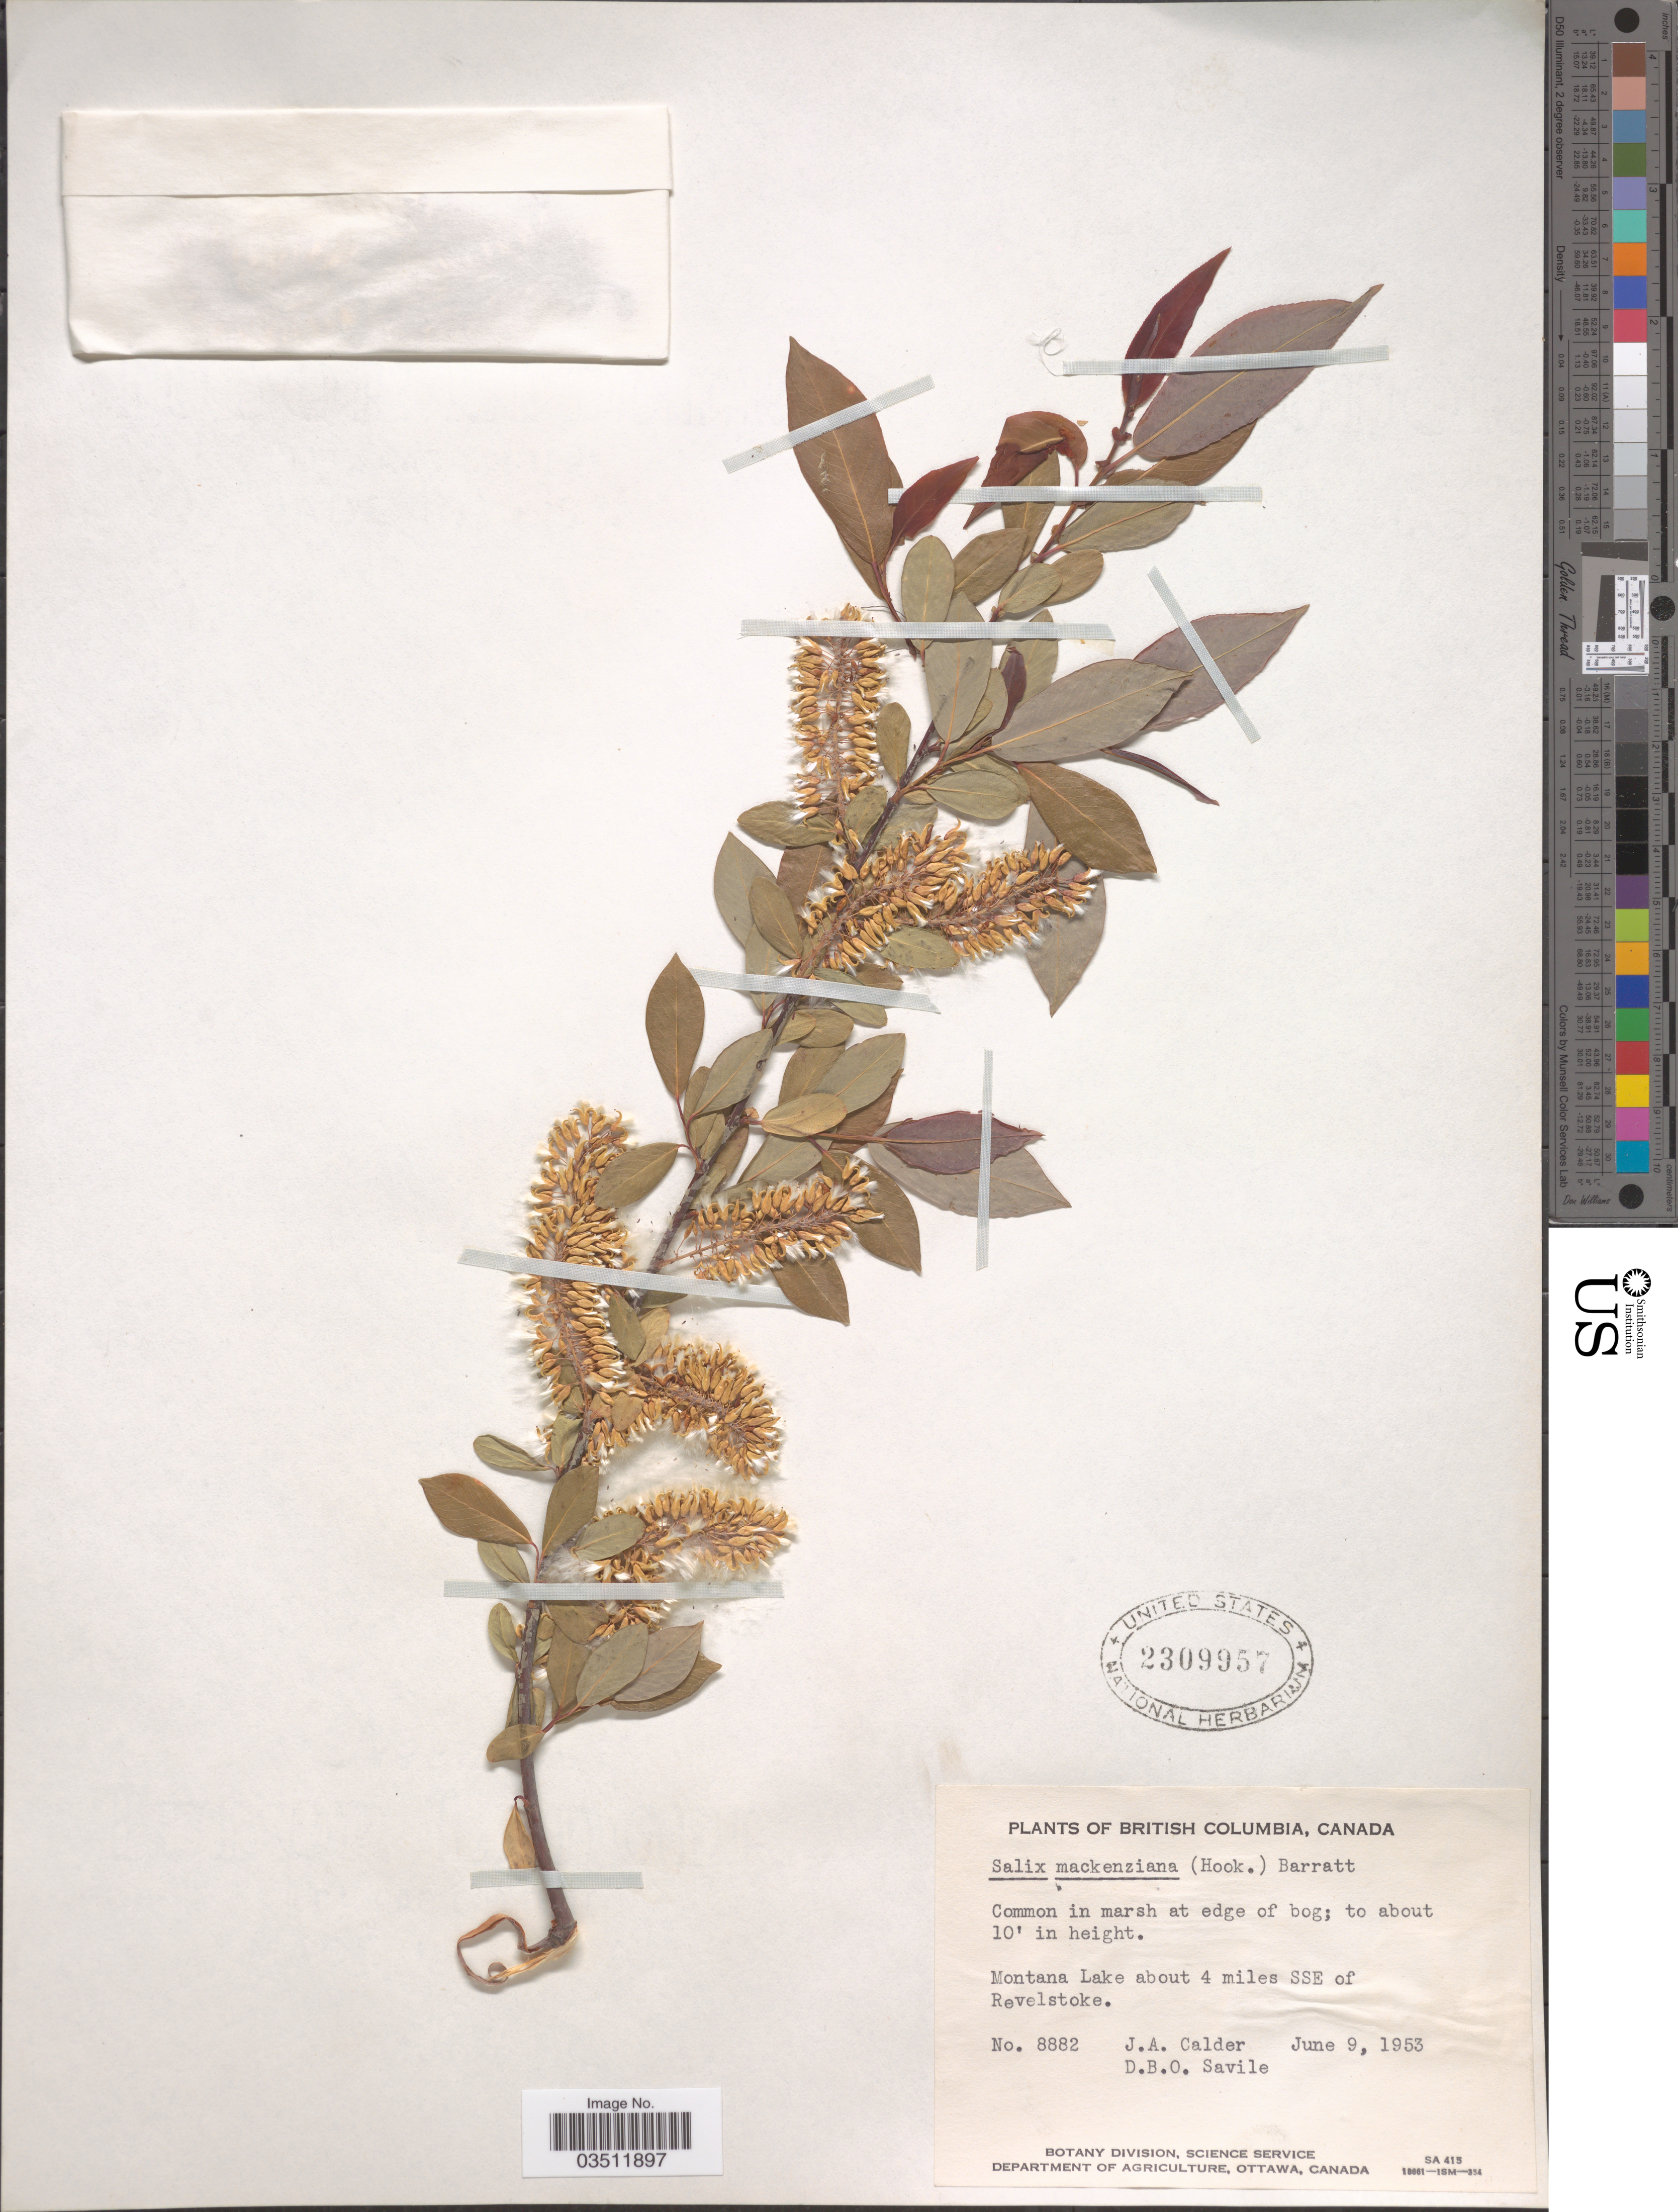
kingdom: Plantae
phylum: Tracheophyta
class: Magnoliopsida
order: Malpighiales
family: Salicaceae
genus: Salix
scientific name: Salix mackenziana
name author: (Hook.) Barratt ex Hook.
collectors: J. A. Calder & D. Savile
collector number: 8882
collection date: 1953-06-09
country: Canada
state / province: British Columbia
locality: Montana Lake about 4 miles SSE of Revelstoke.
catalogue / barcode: US 2309957